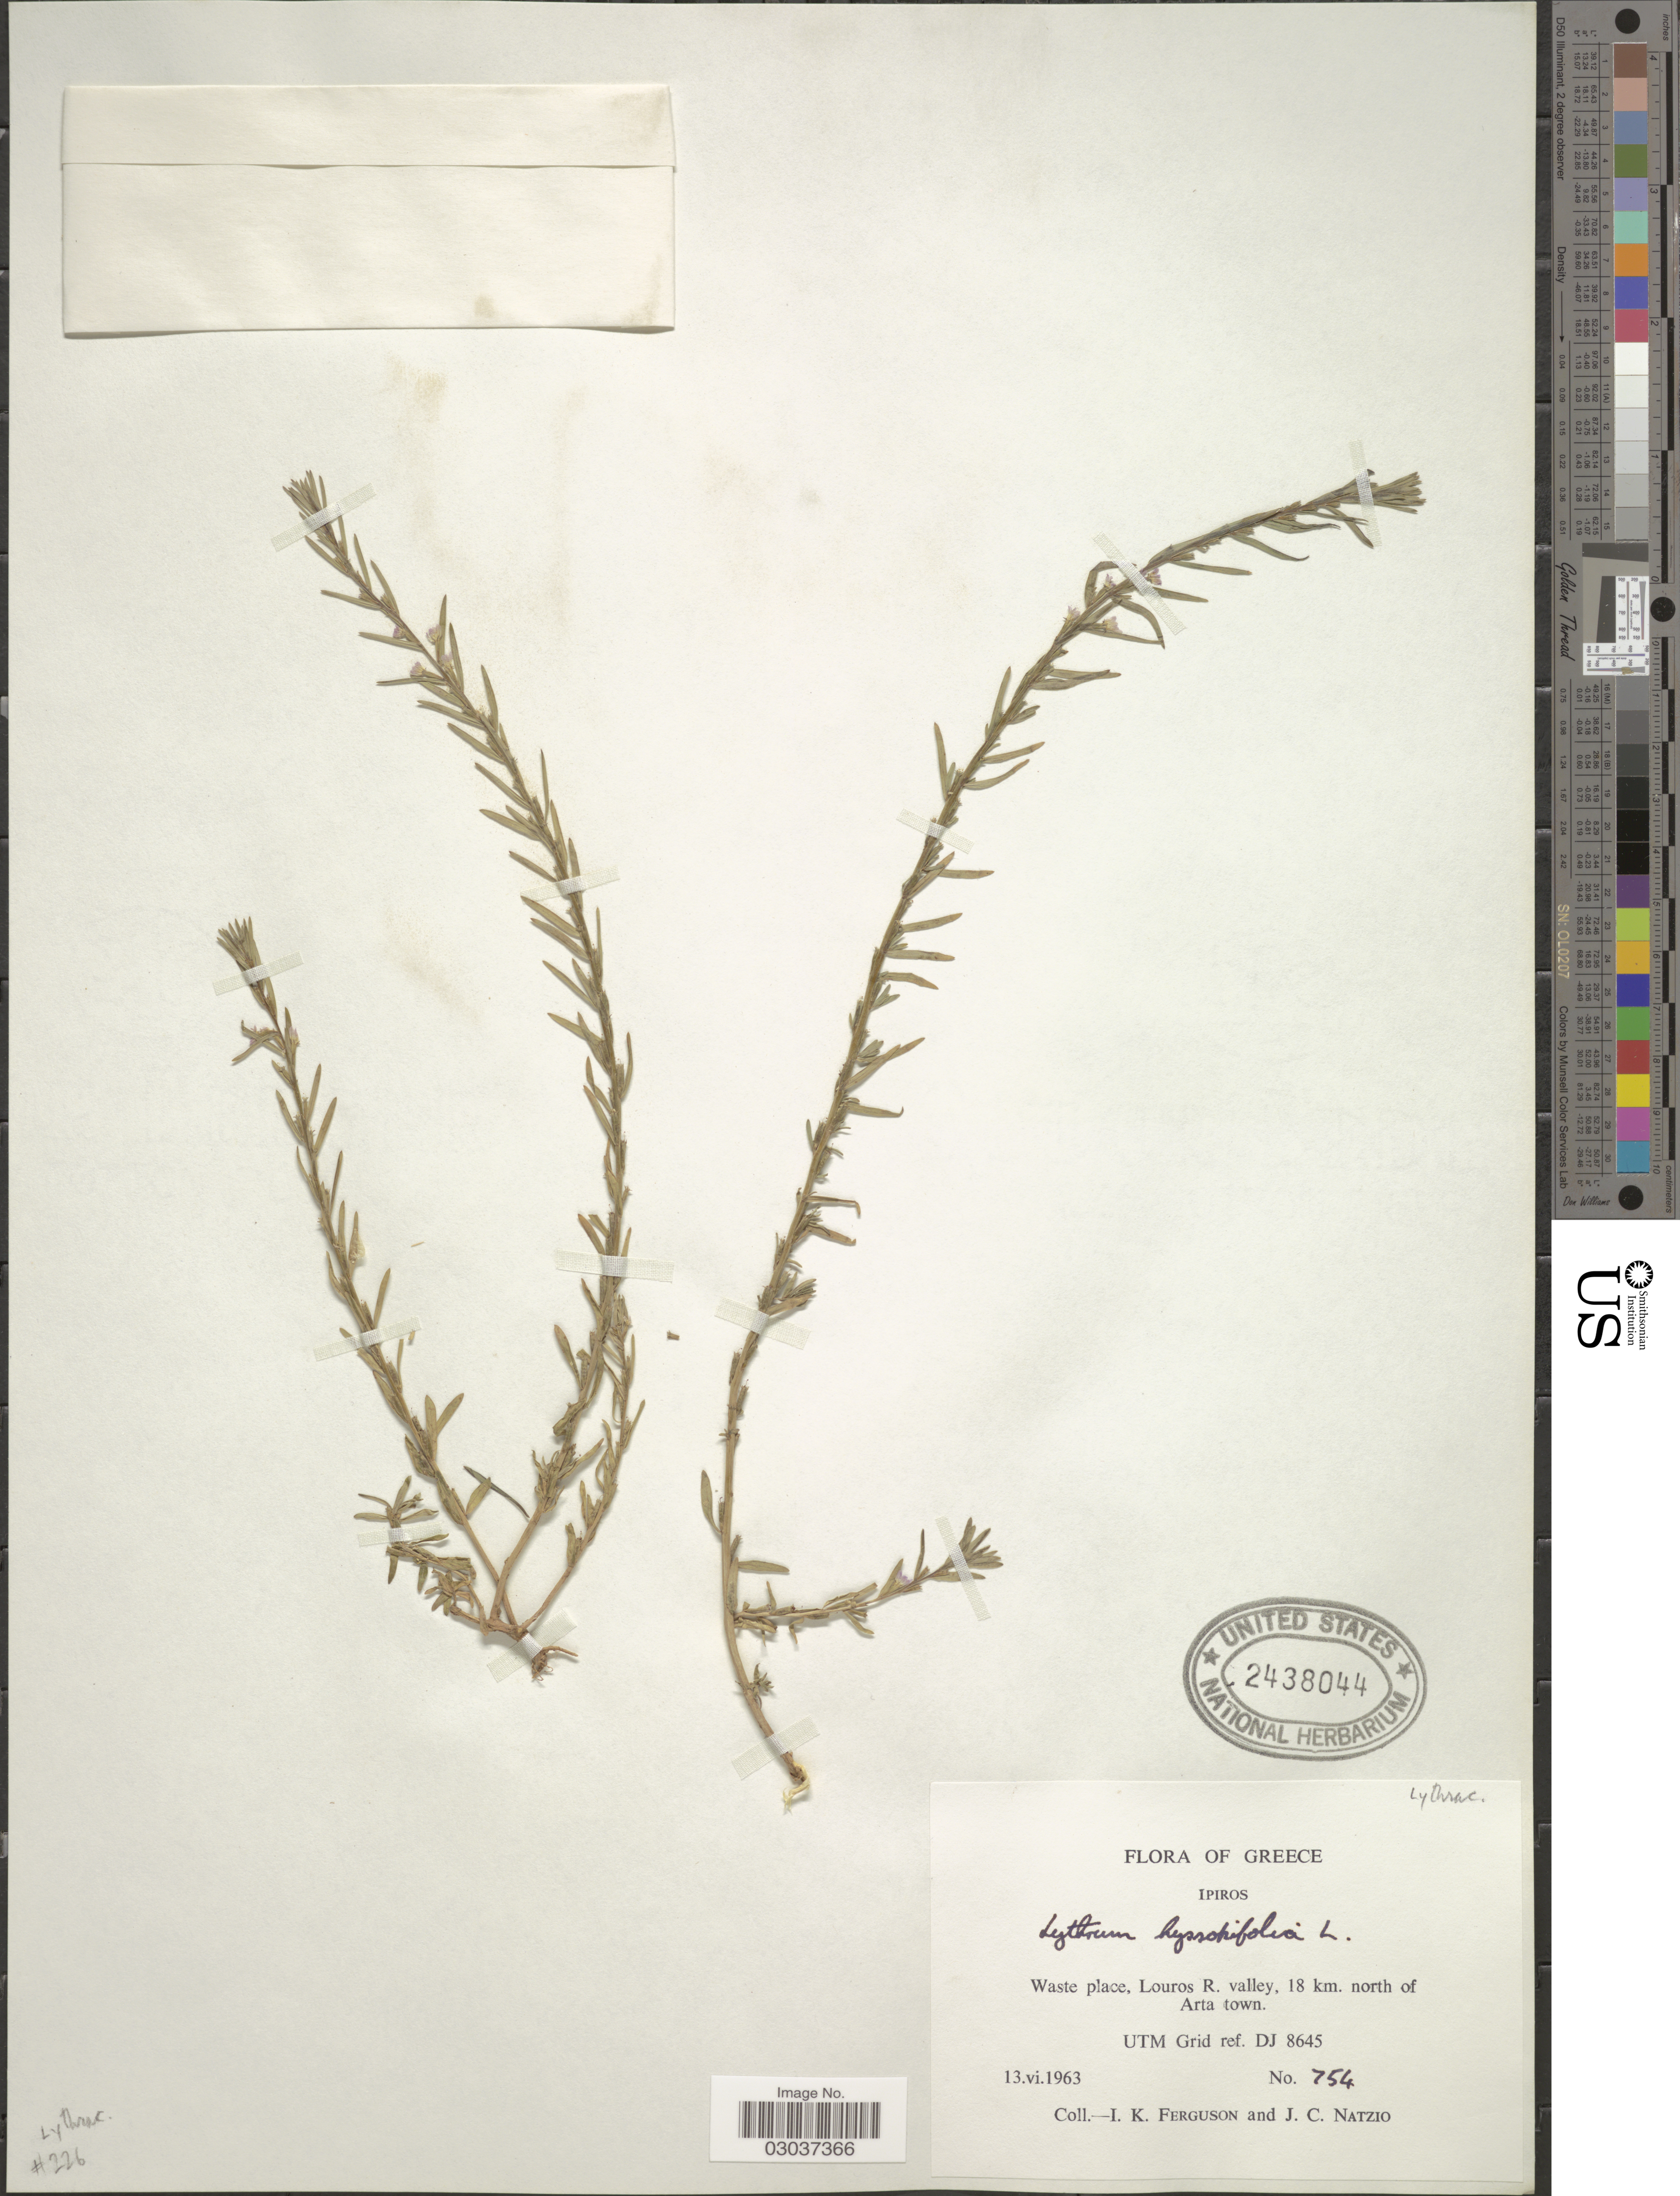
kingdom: Plantae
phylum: Tracheophyta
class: Magnoliopsida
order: Myrtales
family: Lythraceae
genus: Lythrum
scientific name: Lythrum hyssopifolia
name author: L.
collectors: I. K. Ferguson & J. Natzio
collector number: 754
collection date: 1963-06-13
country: Greece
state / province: Epirua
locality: Ipiros. Waste place, Louros R. valley, 18 km. north of Arta town. UTM Grid ref. DJ 8645.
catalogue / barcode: US 2438044